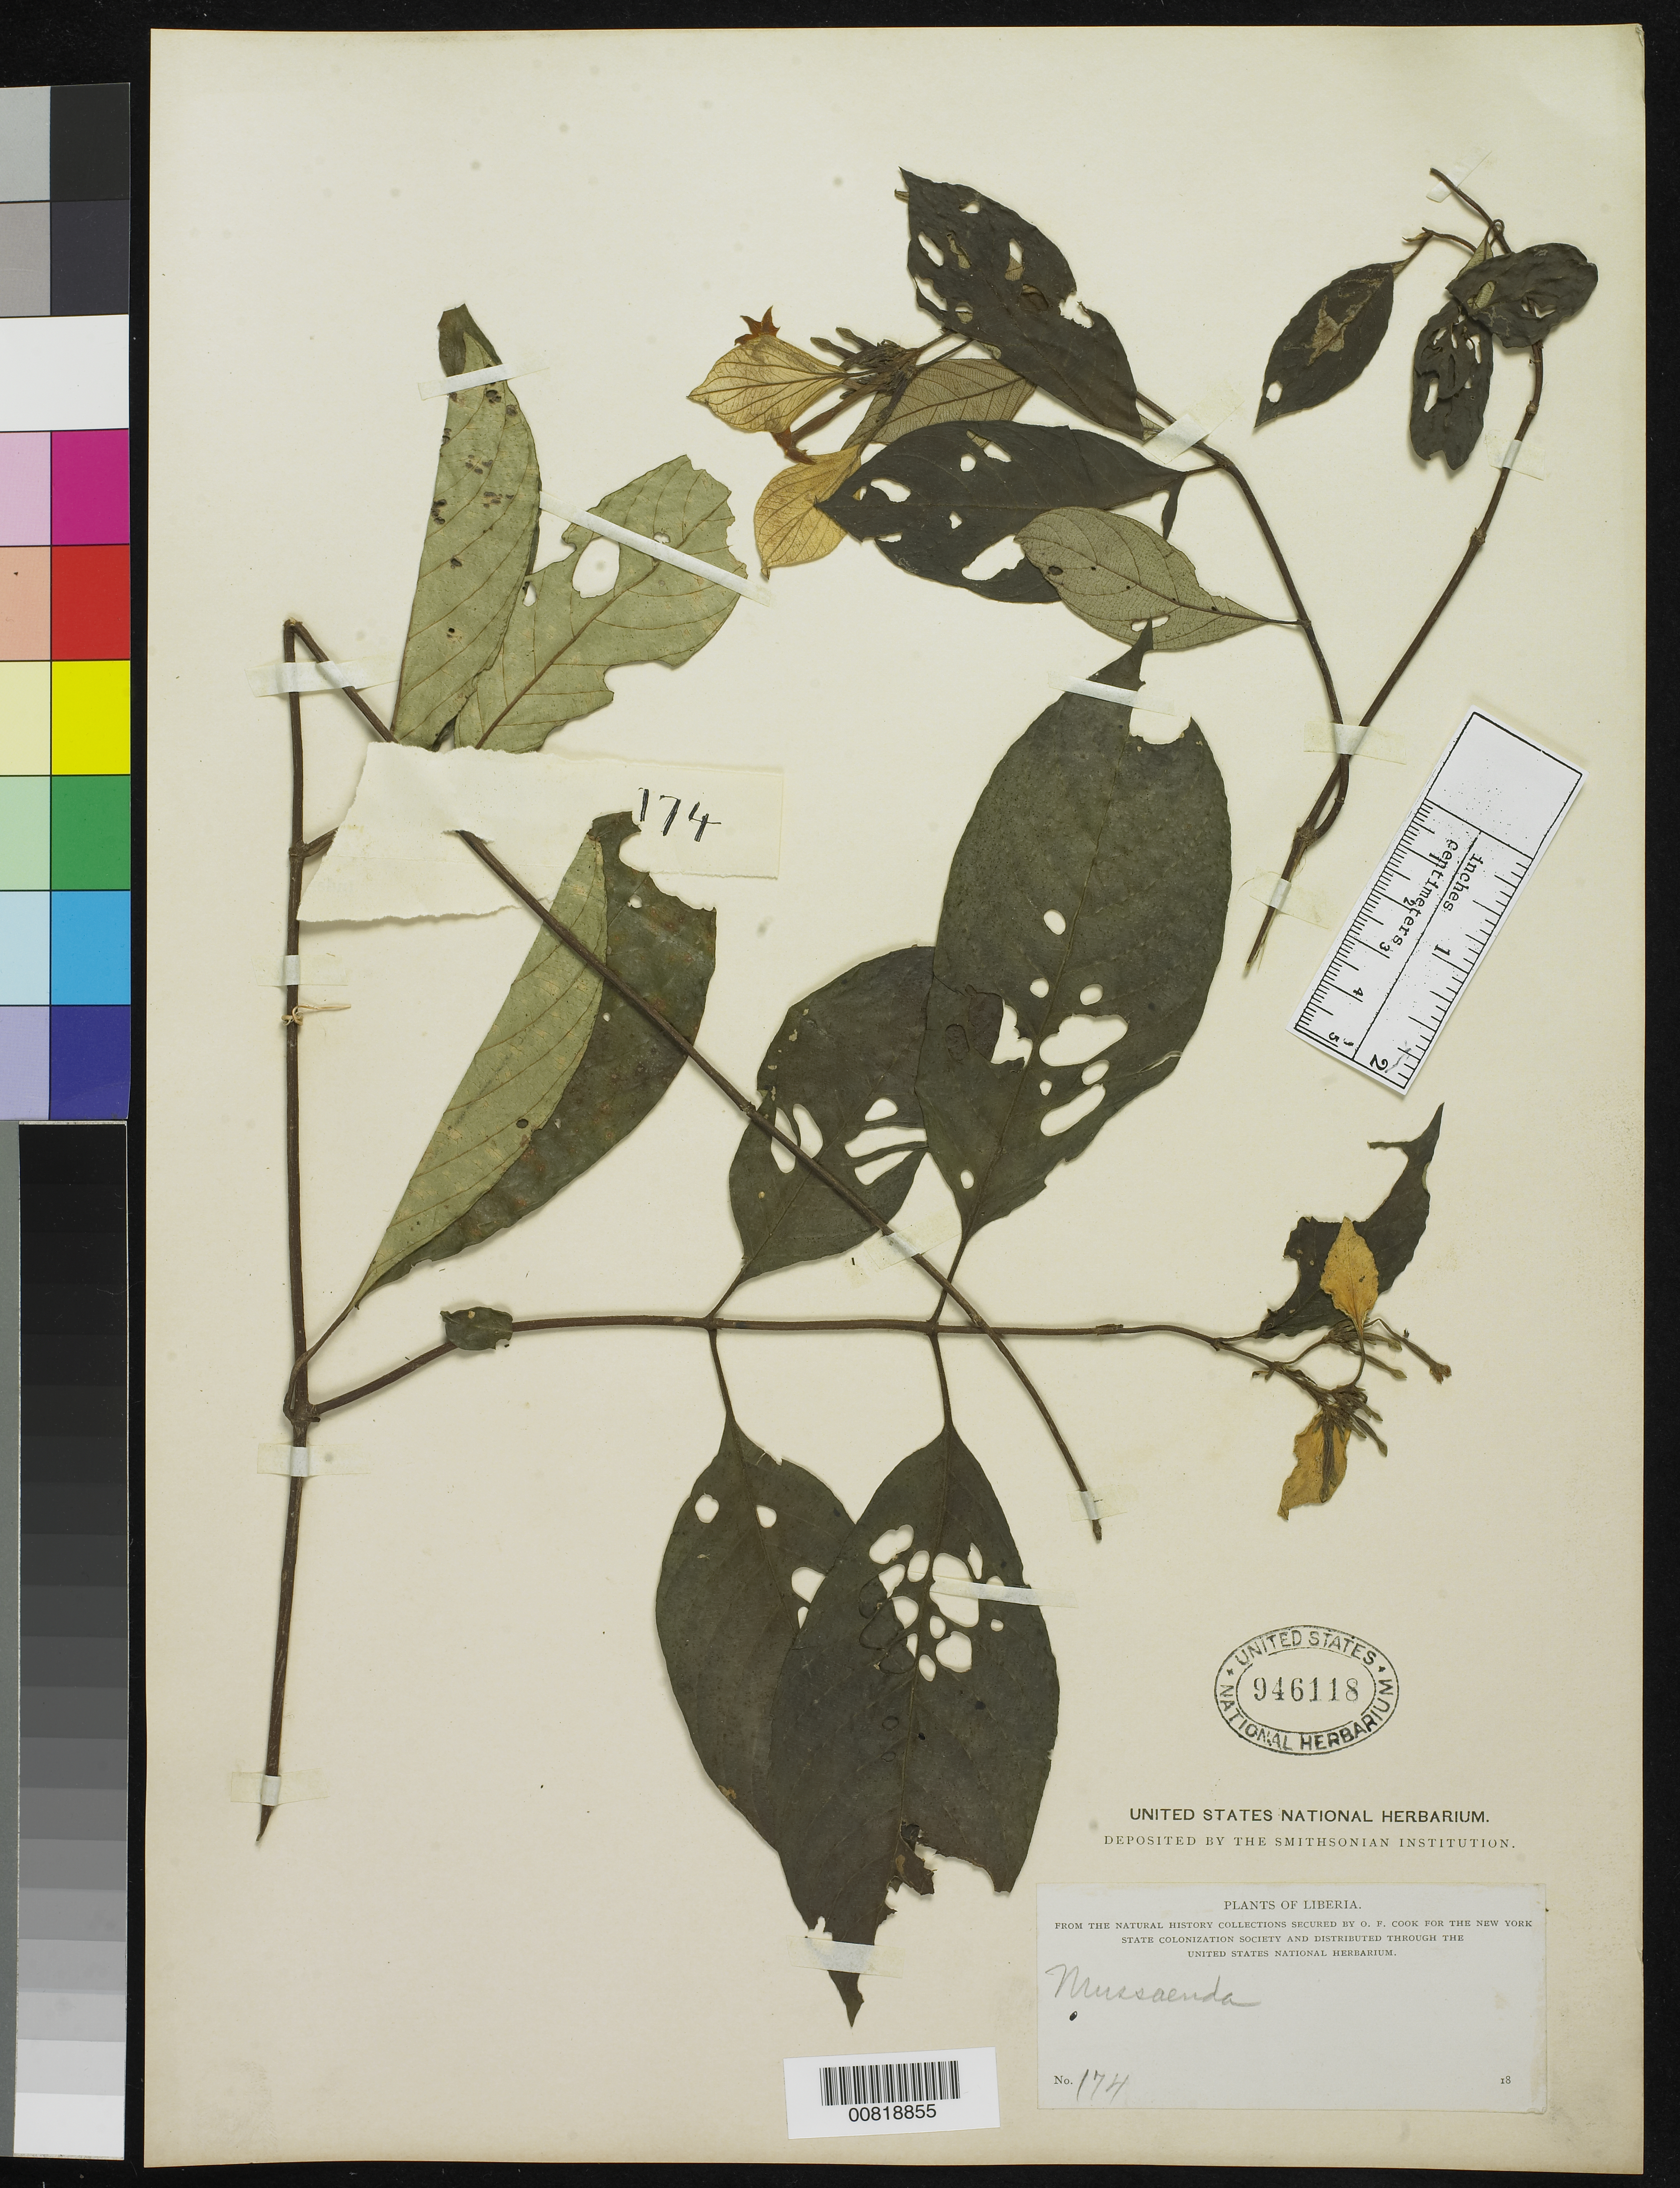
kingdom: Plantae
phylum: Tracheophyta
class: Magnoliopsida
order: Gentianales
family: Rubiaceae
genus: Mussaenda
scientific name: Mussaenda sp.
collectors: O. F. Cook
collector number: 174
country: Liberia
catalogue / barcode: US 946118